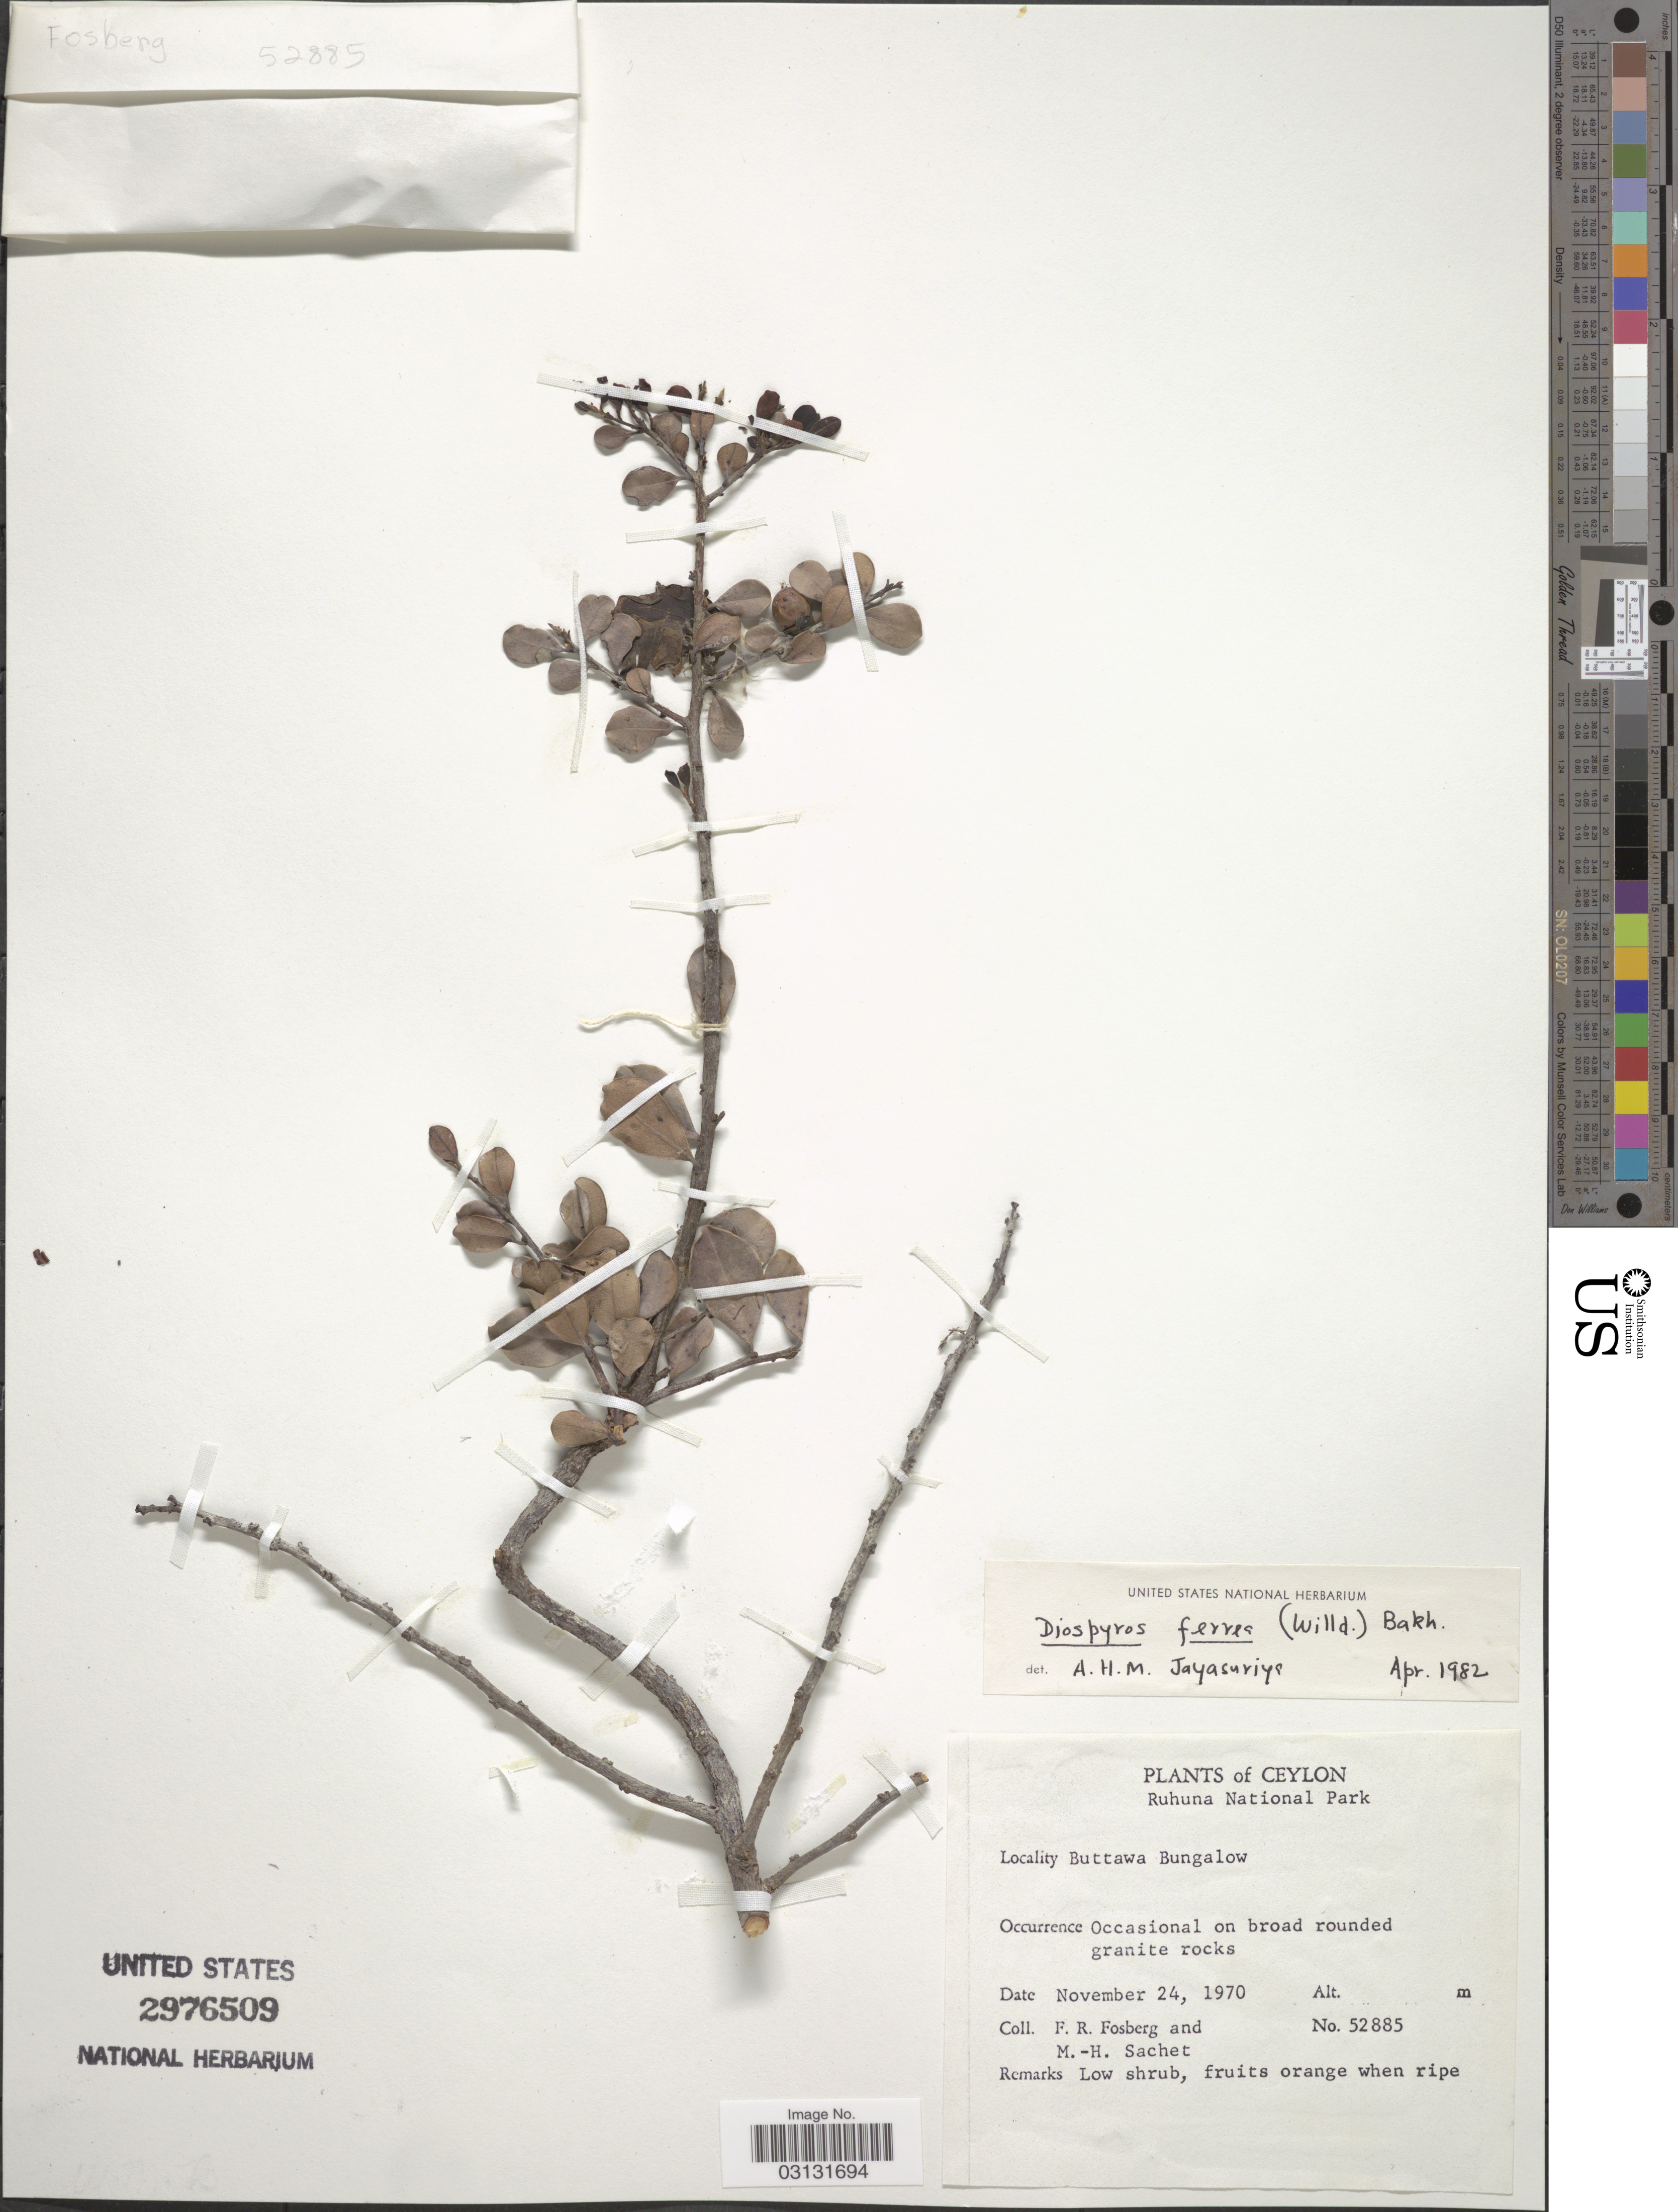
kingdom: Plantae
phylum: Tracheophyta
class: Magnoliopsida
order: Ericales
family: Ebenaceae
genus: Diospyros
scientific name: Diospyros ferrea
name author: (Willd.) Bakh.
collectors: F. R. Fosberg & M.-H. Sachet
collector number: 52885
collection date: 1970-11-24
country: Sri Lanka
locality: Ceylon. Ruhuna National Park. Buttawa Bungalow.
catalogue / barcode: US 2976509